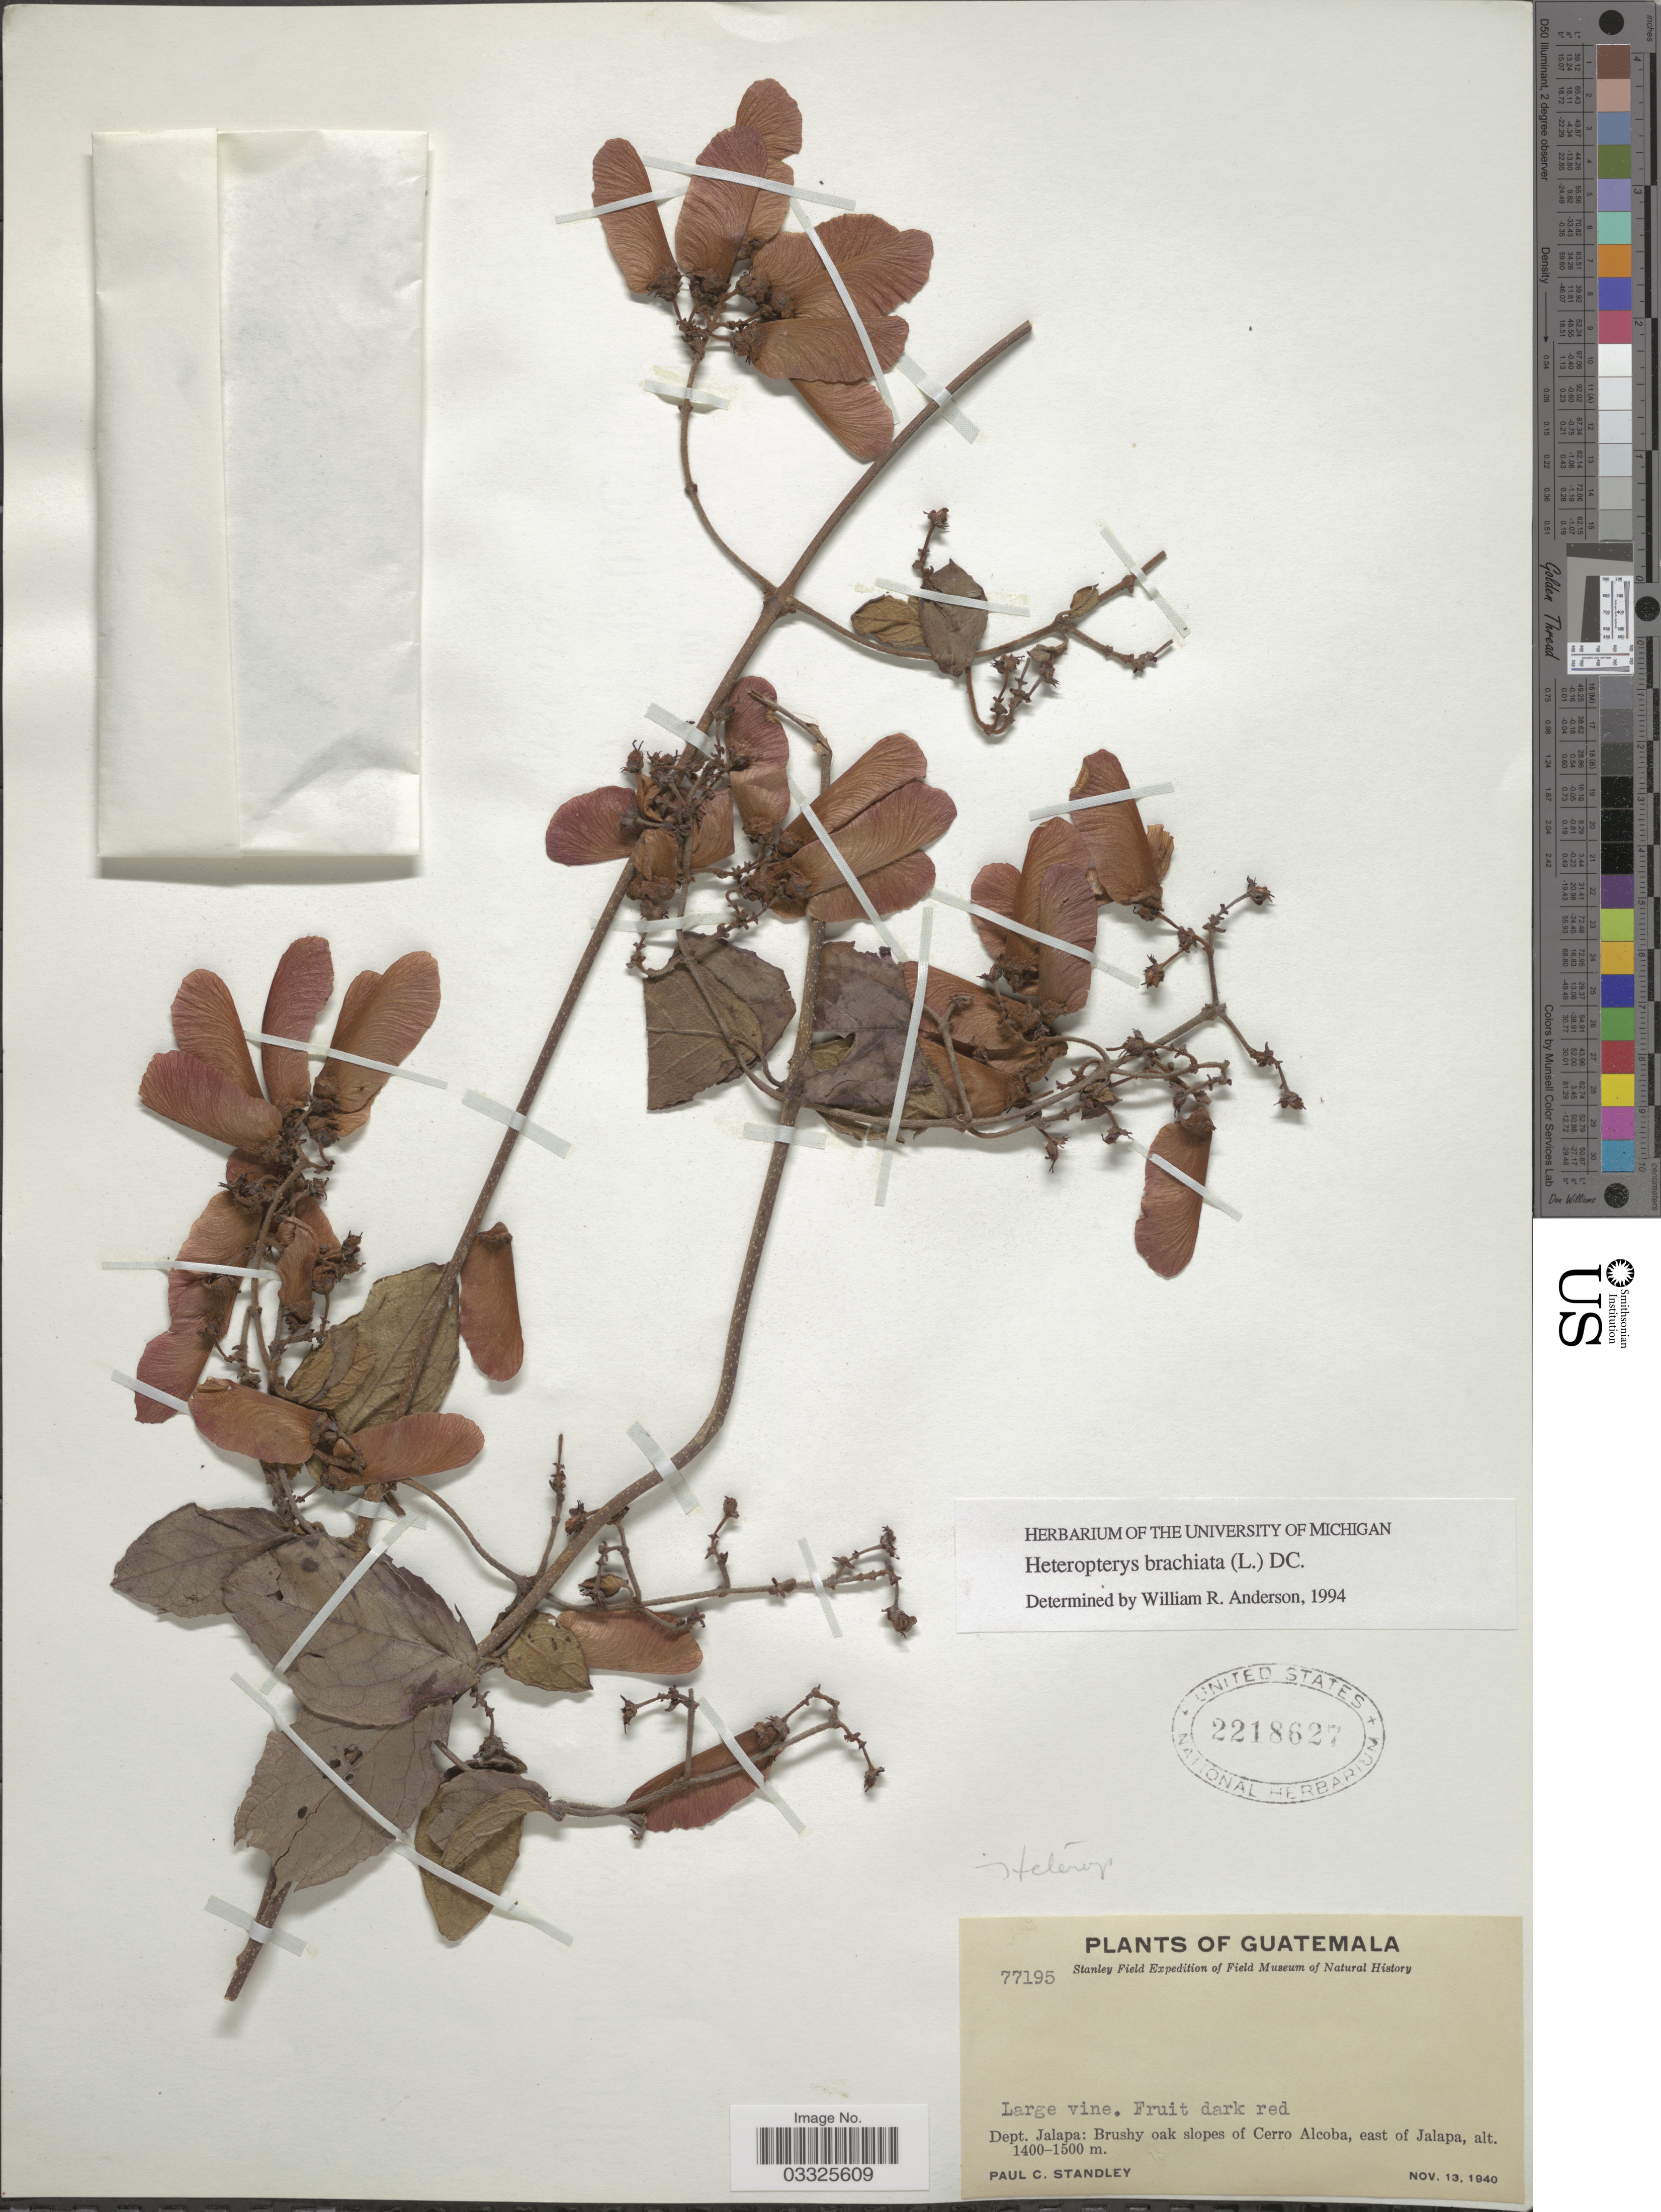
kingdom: Plantae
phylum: Tracheophyta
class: Magnoliopsida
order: Malpighiales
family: Malpighiaceae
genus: Heteropterys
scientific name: Heteropterys brachiata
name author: (L.) DC.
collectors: P. C. Standley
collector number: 77195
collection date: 1940-11-13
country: Guatemala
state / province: Jalapa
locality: Dept. Jalapa: Brushy oak slopes of Cerro Alcoba, east of Jalapa.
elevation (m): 1400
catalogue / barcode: US 2218627